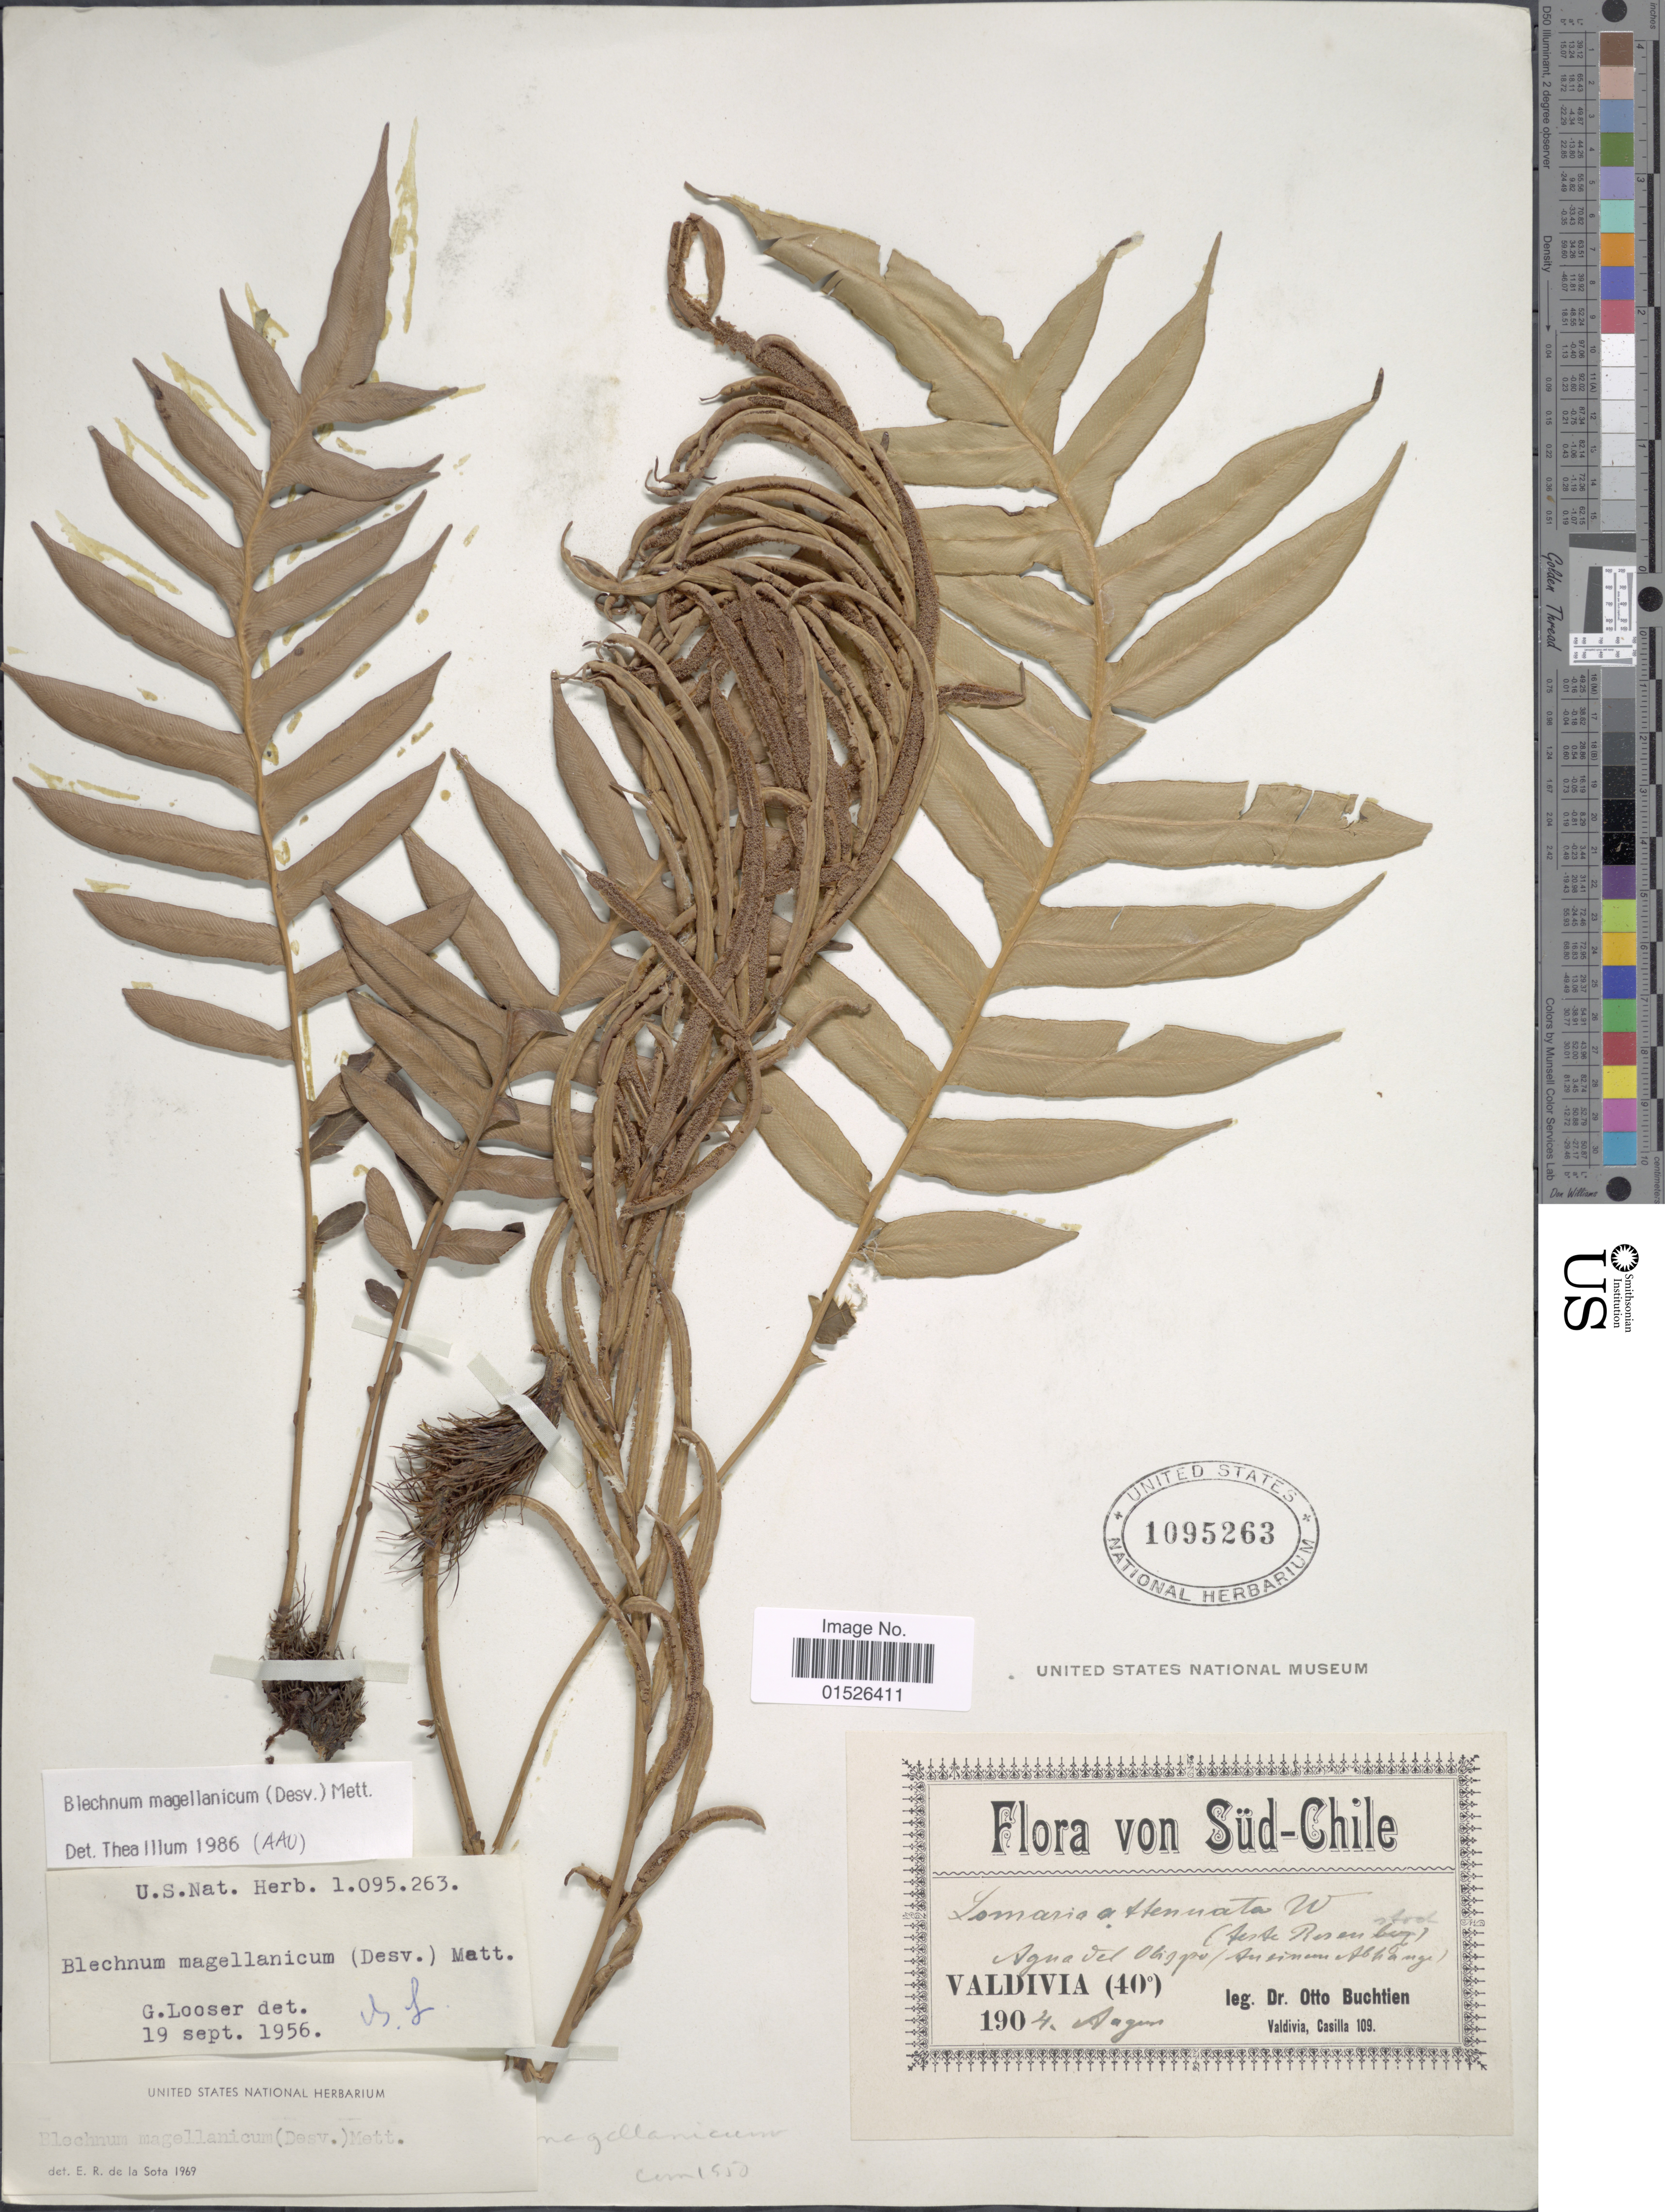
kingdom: Plantae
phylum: Tracheophyta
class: Polypodiopsida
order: Polypodiales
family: Blechnaceae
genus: Blechnum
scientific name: Blechnum magellanicum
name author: Mett.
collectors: O. Buchtien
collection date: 1904-08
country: Chile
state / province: Los Ríos (XIV)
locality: Sud-Chile, Agua Del Obispo, Valdivia.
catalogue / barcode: US 1095263